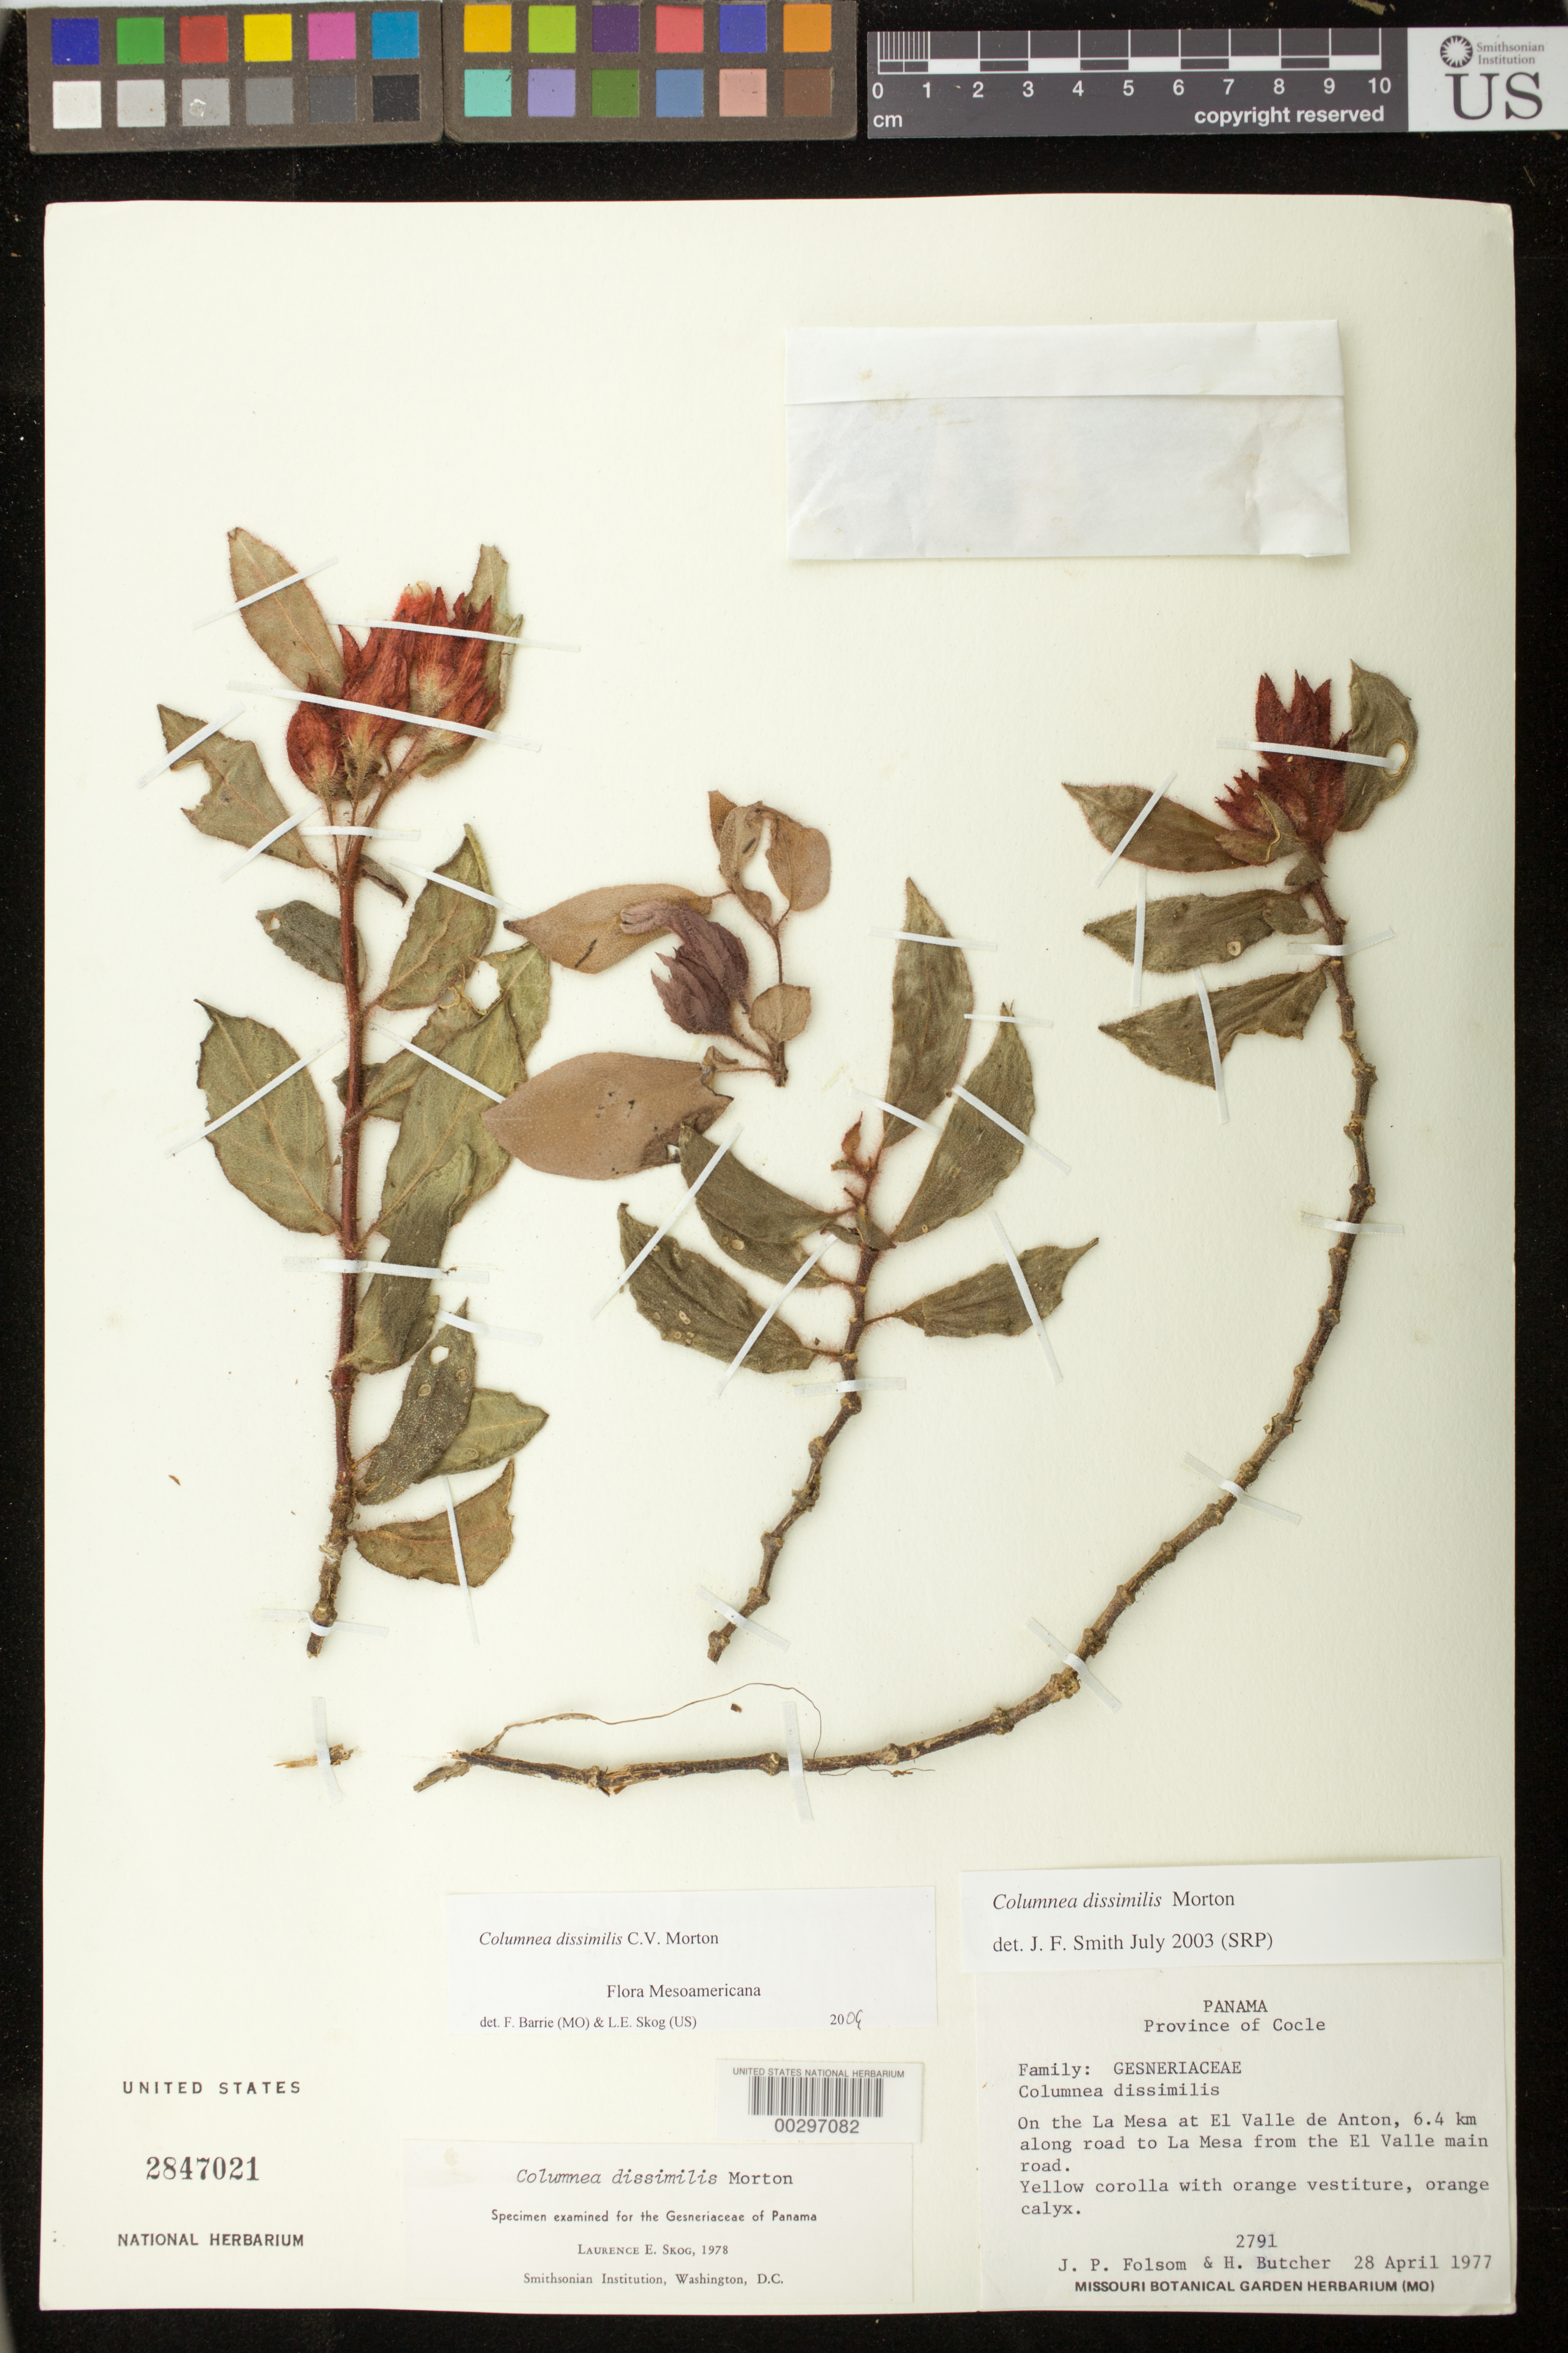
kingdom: Plantae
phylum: Tracheophyta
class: Magnoliopsida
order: Lamiales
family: Gesneriaceae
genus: Columnea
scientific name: Columnea dissimilis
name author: C.V. Morton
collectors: J. P. Folsom & H. Butcher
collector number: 2791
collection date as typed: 28 Apr 1977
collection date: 1977-04-28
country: Panama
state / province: Coclé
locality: La Mesa at El Valle de Anton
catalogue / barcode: US 2847021